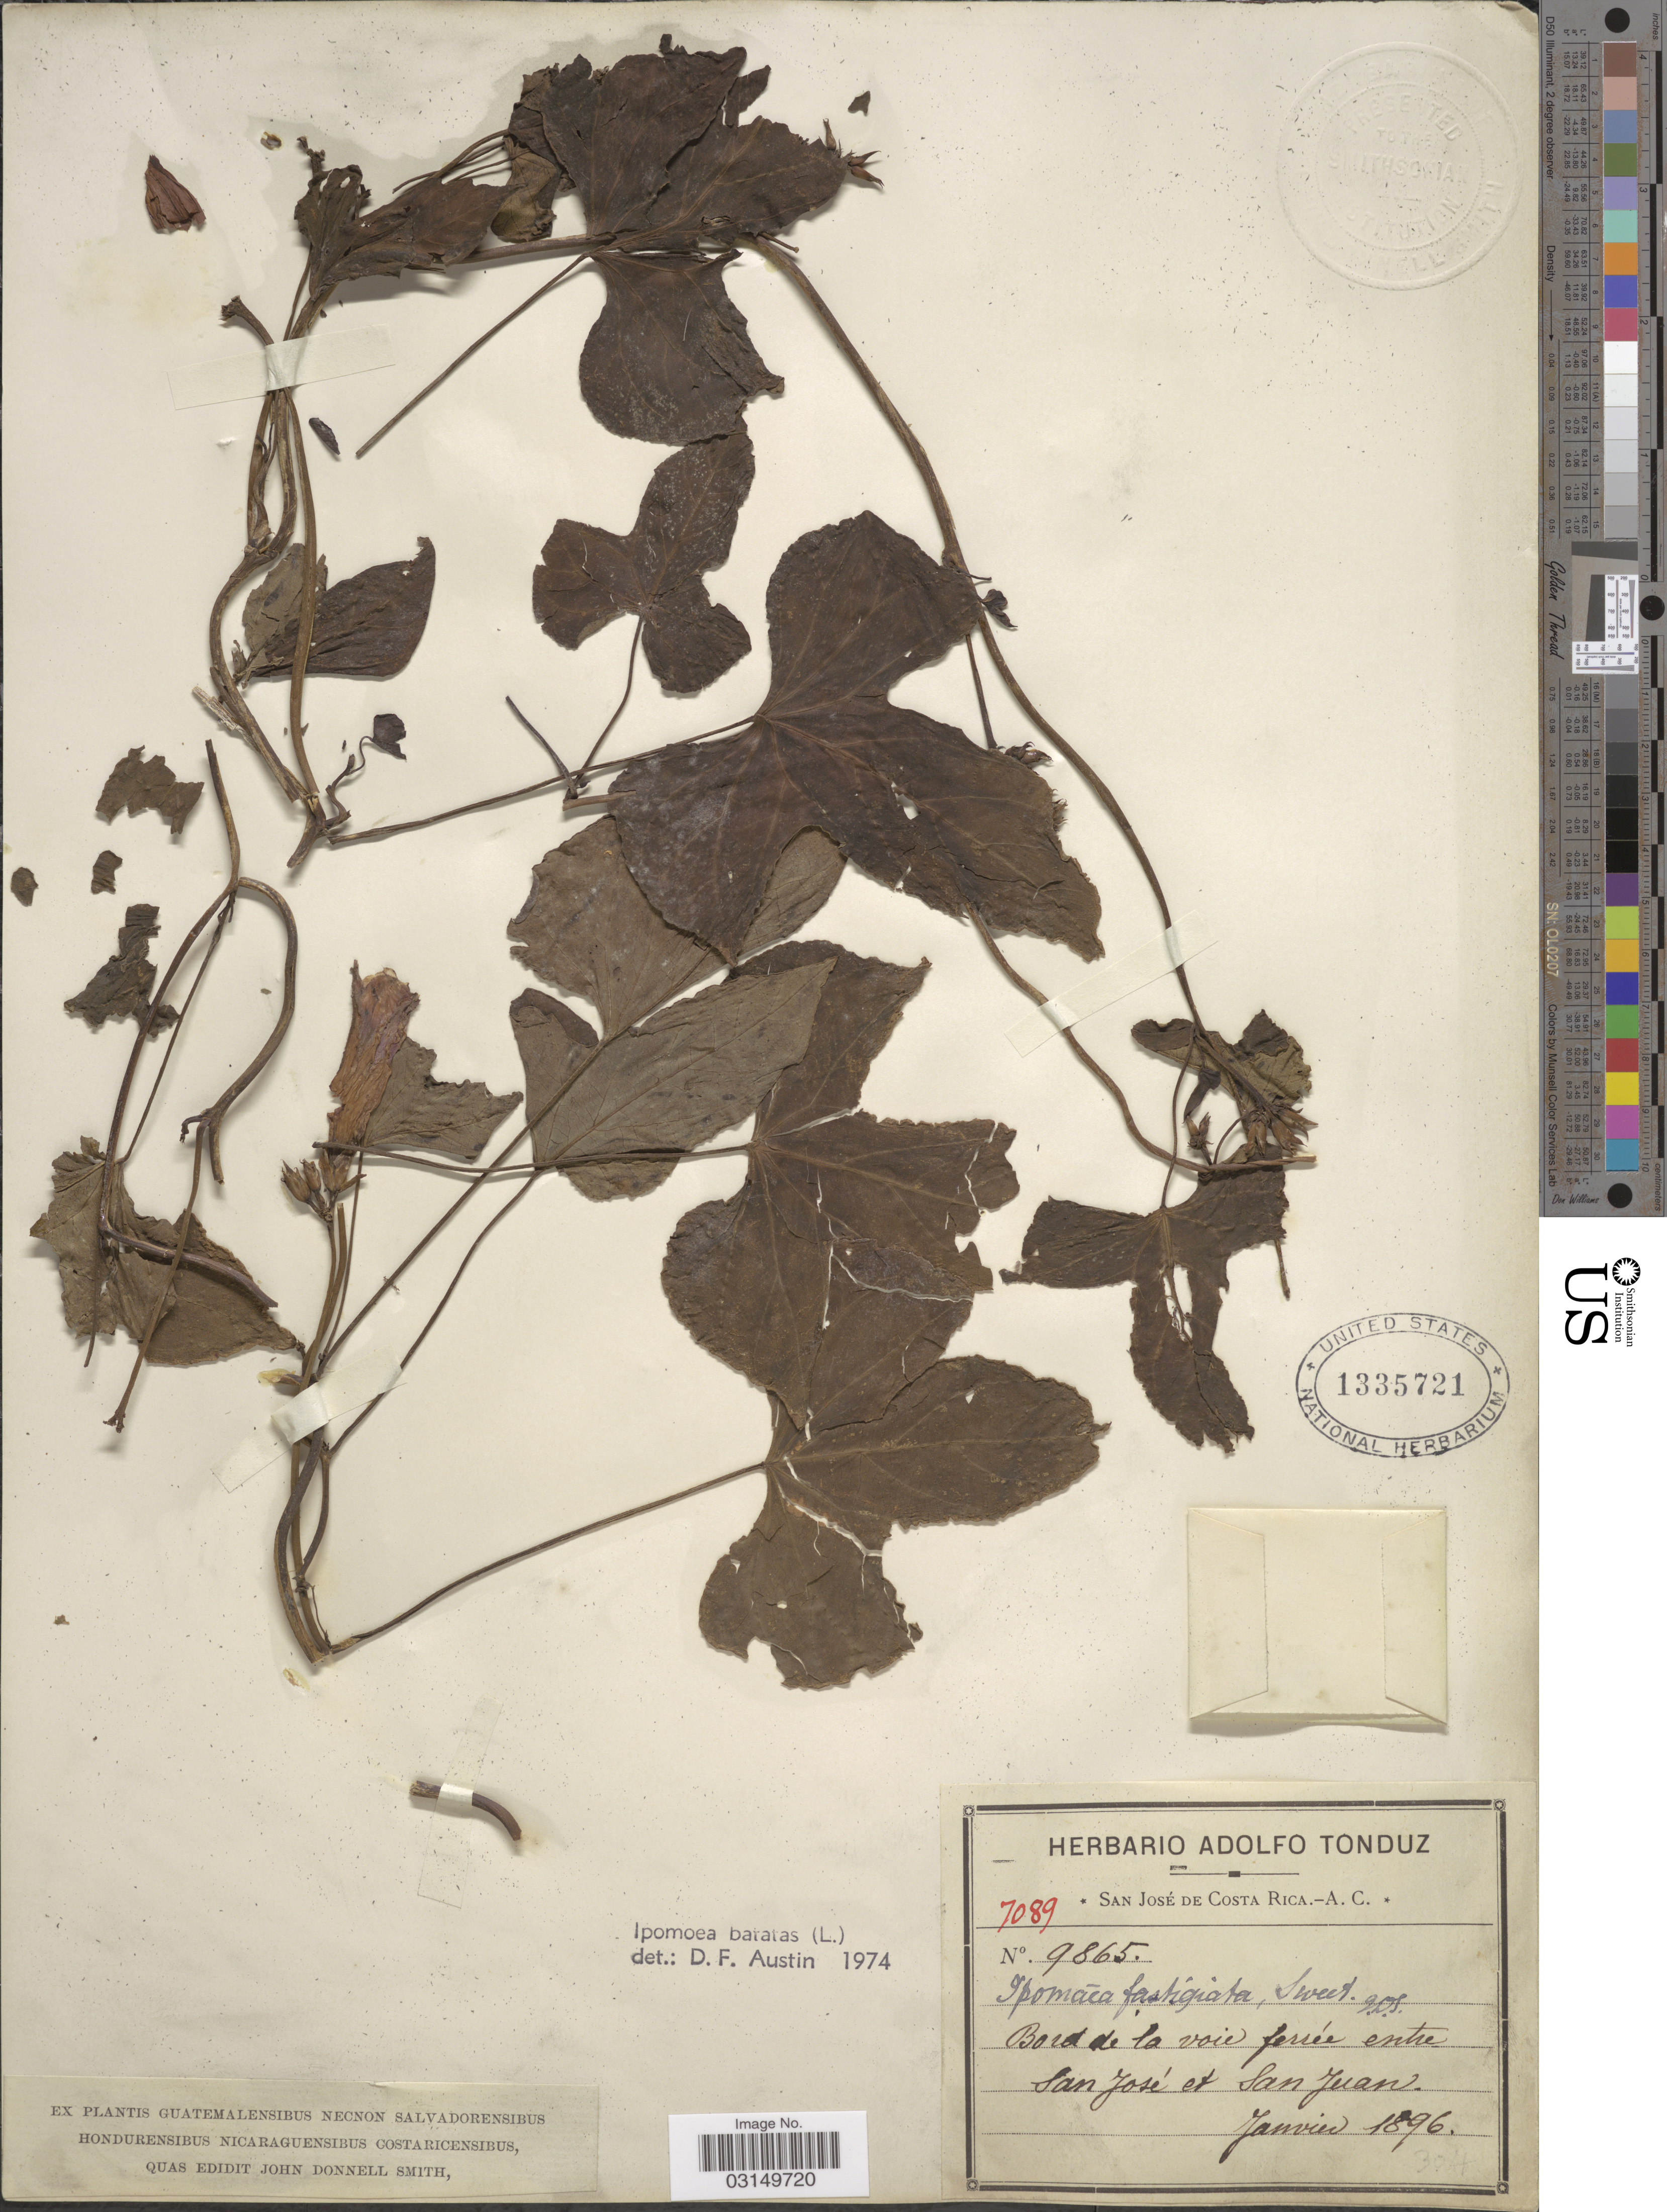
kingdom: Plantae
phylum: Tracheophyta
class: Magnoliopsida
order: Solanales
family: Convolvulaceae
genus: Ipomoea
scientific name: Ipomoea batatas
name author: (L.) Lam.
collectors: ex Herb. Adolfo Tonduz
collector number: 9865/7089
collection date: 1896-01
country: Costa Rica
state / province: San José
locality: Bord de la voie ferrée entre San José et San Juan.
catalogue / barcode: US 1335721